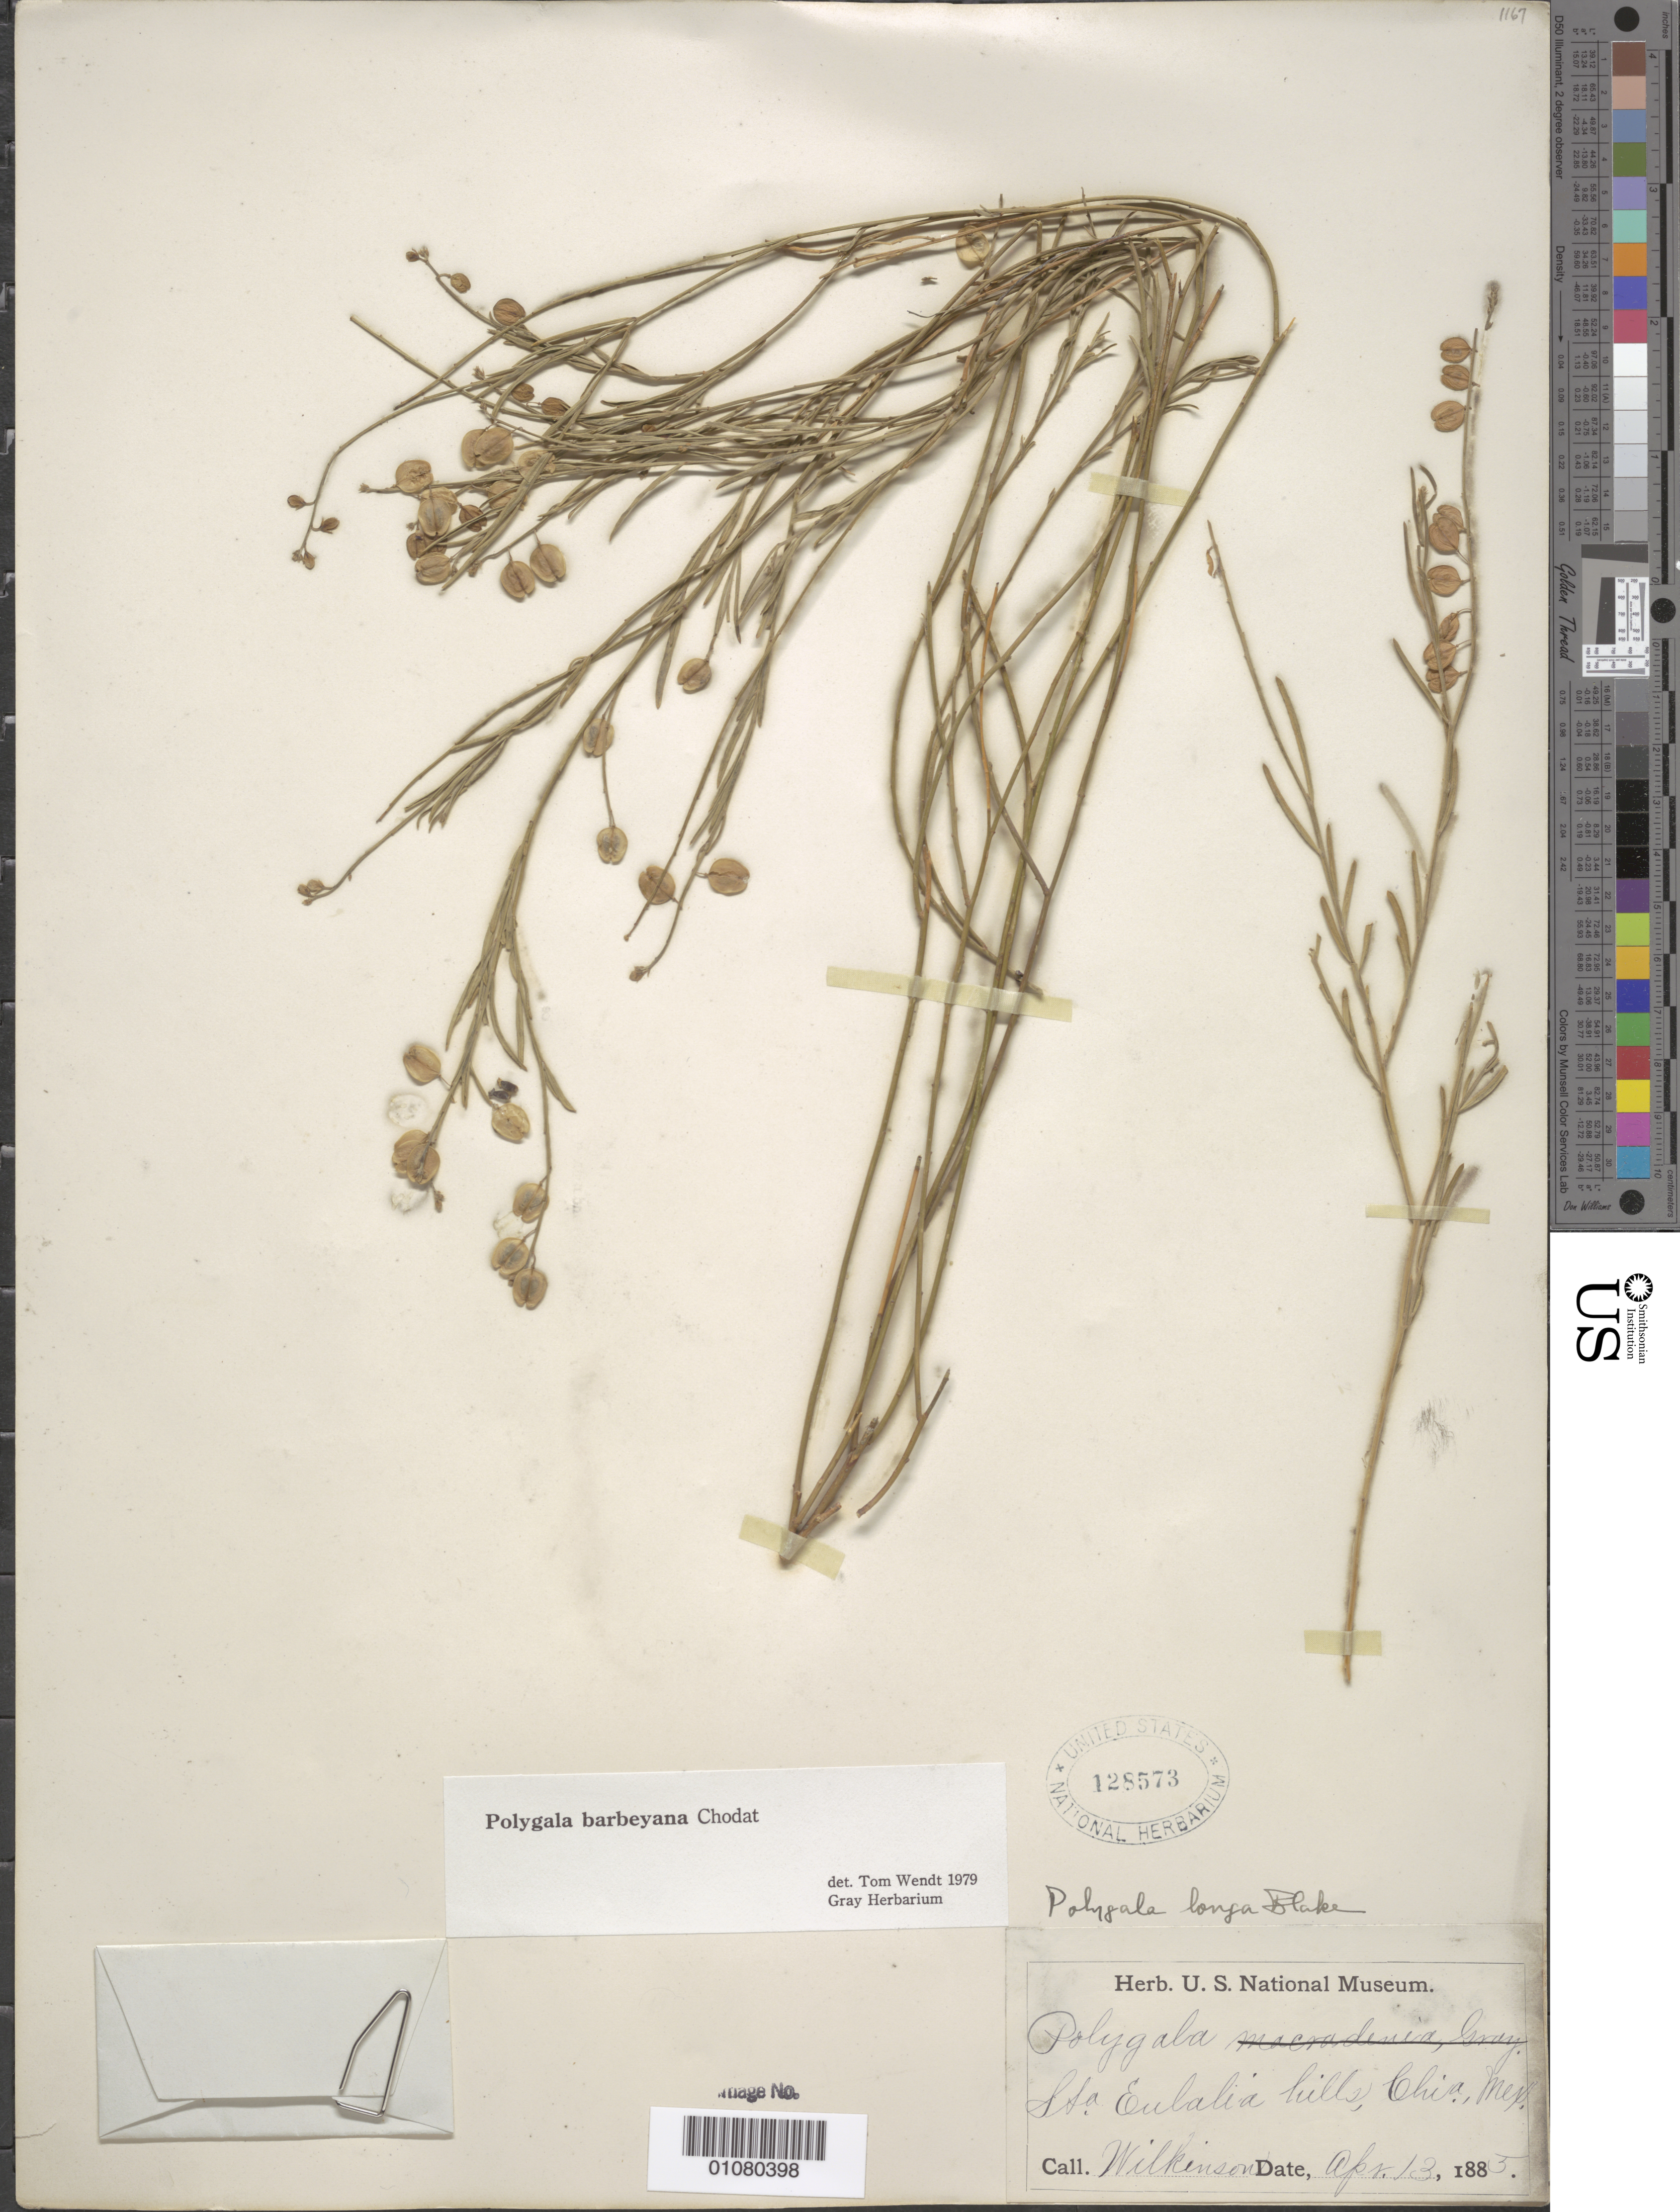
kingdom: Plantae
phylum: Tracheophyta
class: Magnoliopsida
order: Fabales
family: Polygalaceae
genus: Hebecarpa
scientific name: Hebecarpa barbeyana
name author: (Chodat) J.R. Abbott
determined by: Strong, Mark T., (BOT), Smithsonian Institution - National Museum of Natural History (UNITED STATES)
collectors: Wilkinson, --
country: Mexico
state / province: Chihuahua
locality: Sta. Eulalia hills.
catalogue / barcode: US 128573